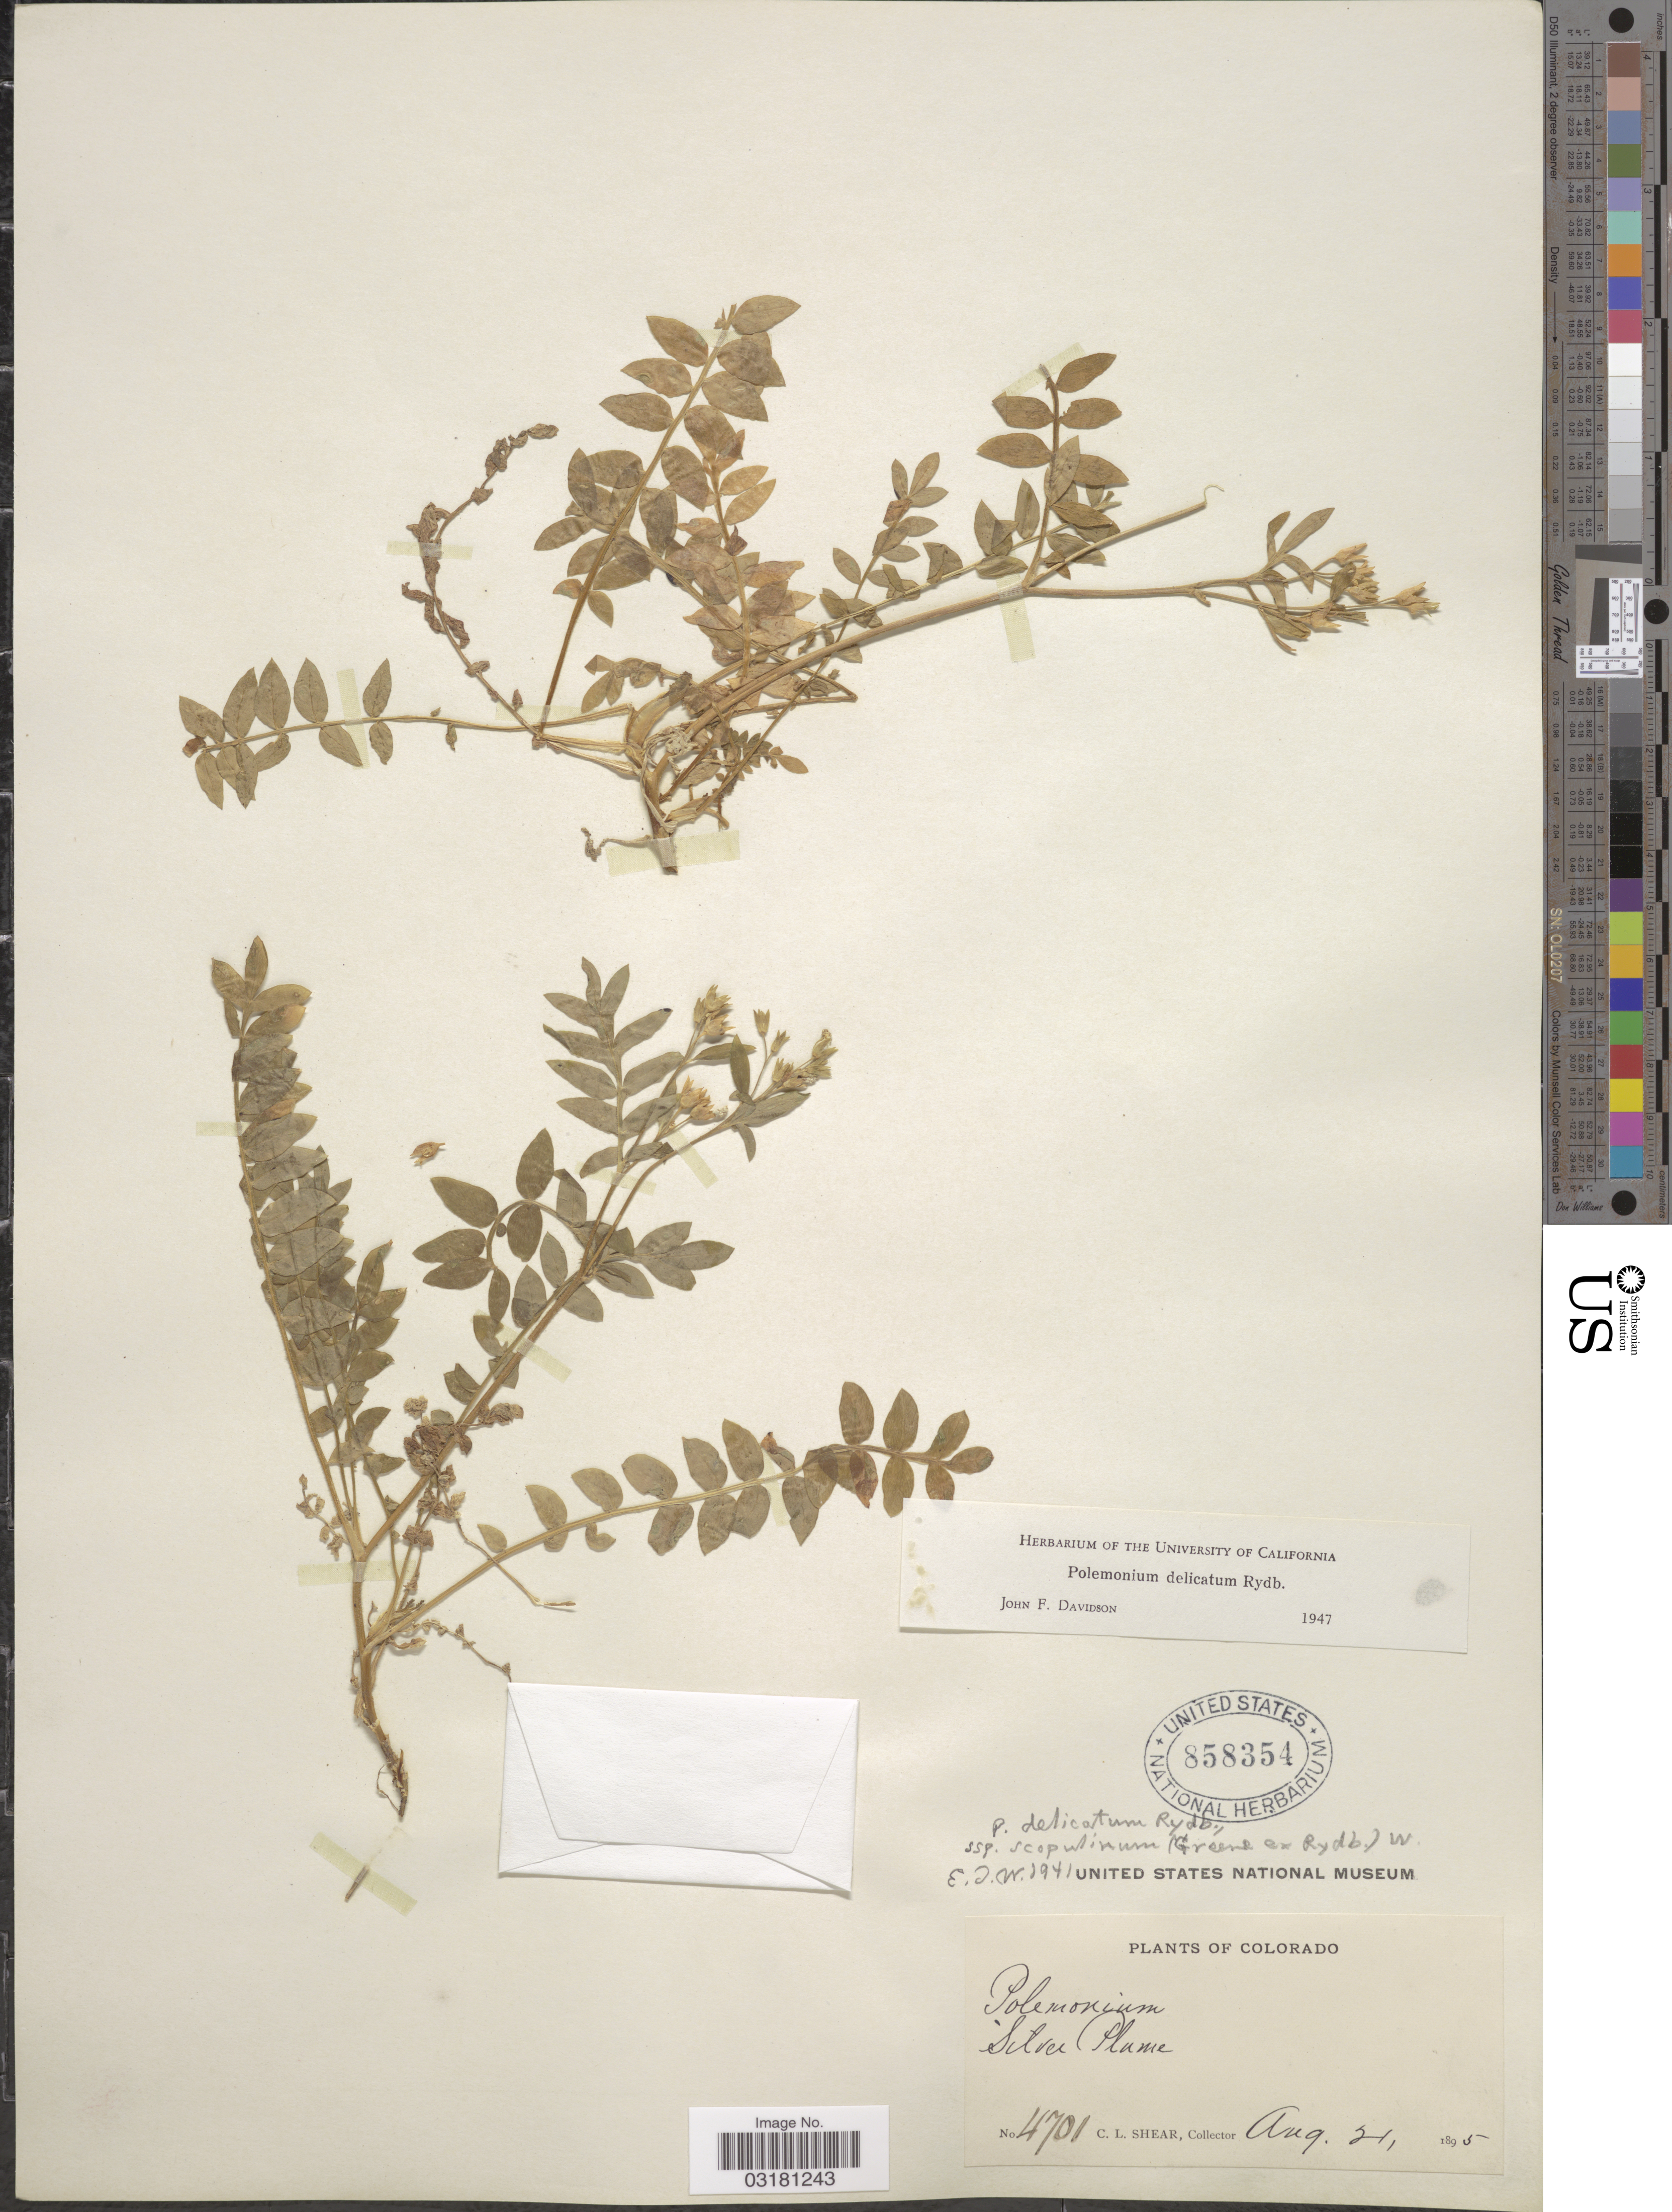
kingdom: Plantae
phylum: Tracheophyta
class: Magnoliopsida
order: Ericales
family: Polemoniaceae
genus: Polemonium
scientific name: Polemonium delicatum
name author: Rydb.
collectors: C. L. Shear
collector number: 4701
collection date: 1895-08-21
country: United States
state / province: Colorado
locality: Silver Plume.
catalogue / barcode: US 858354